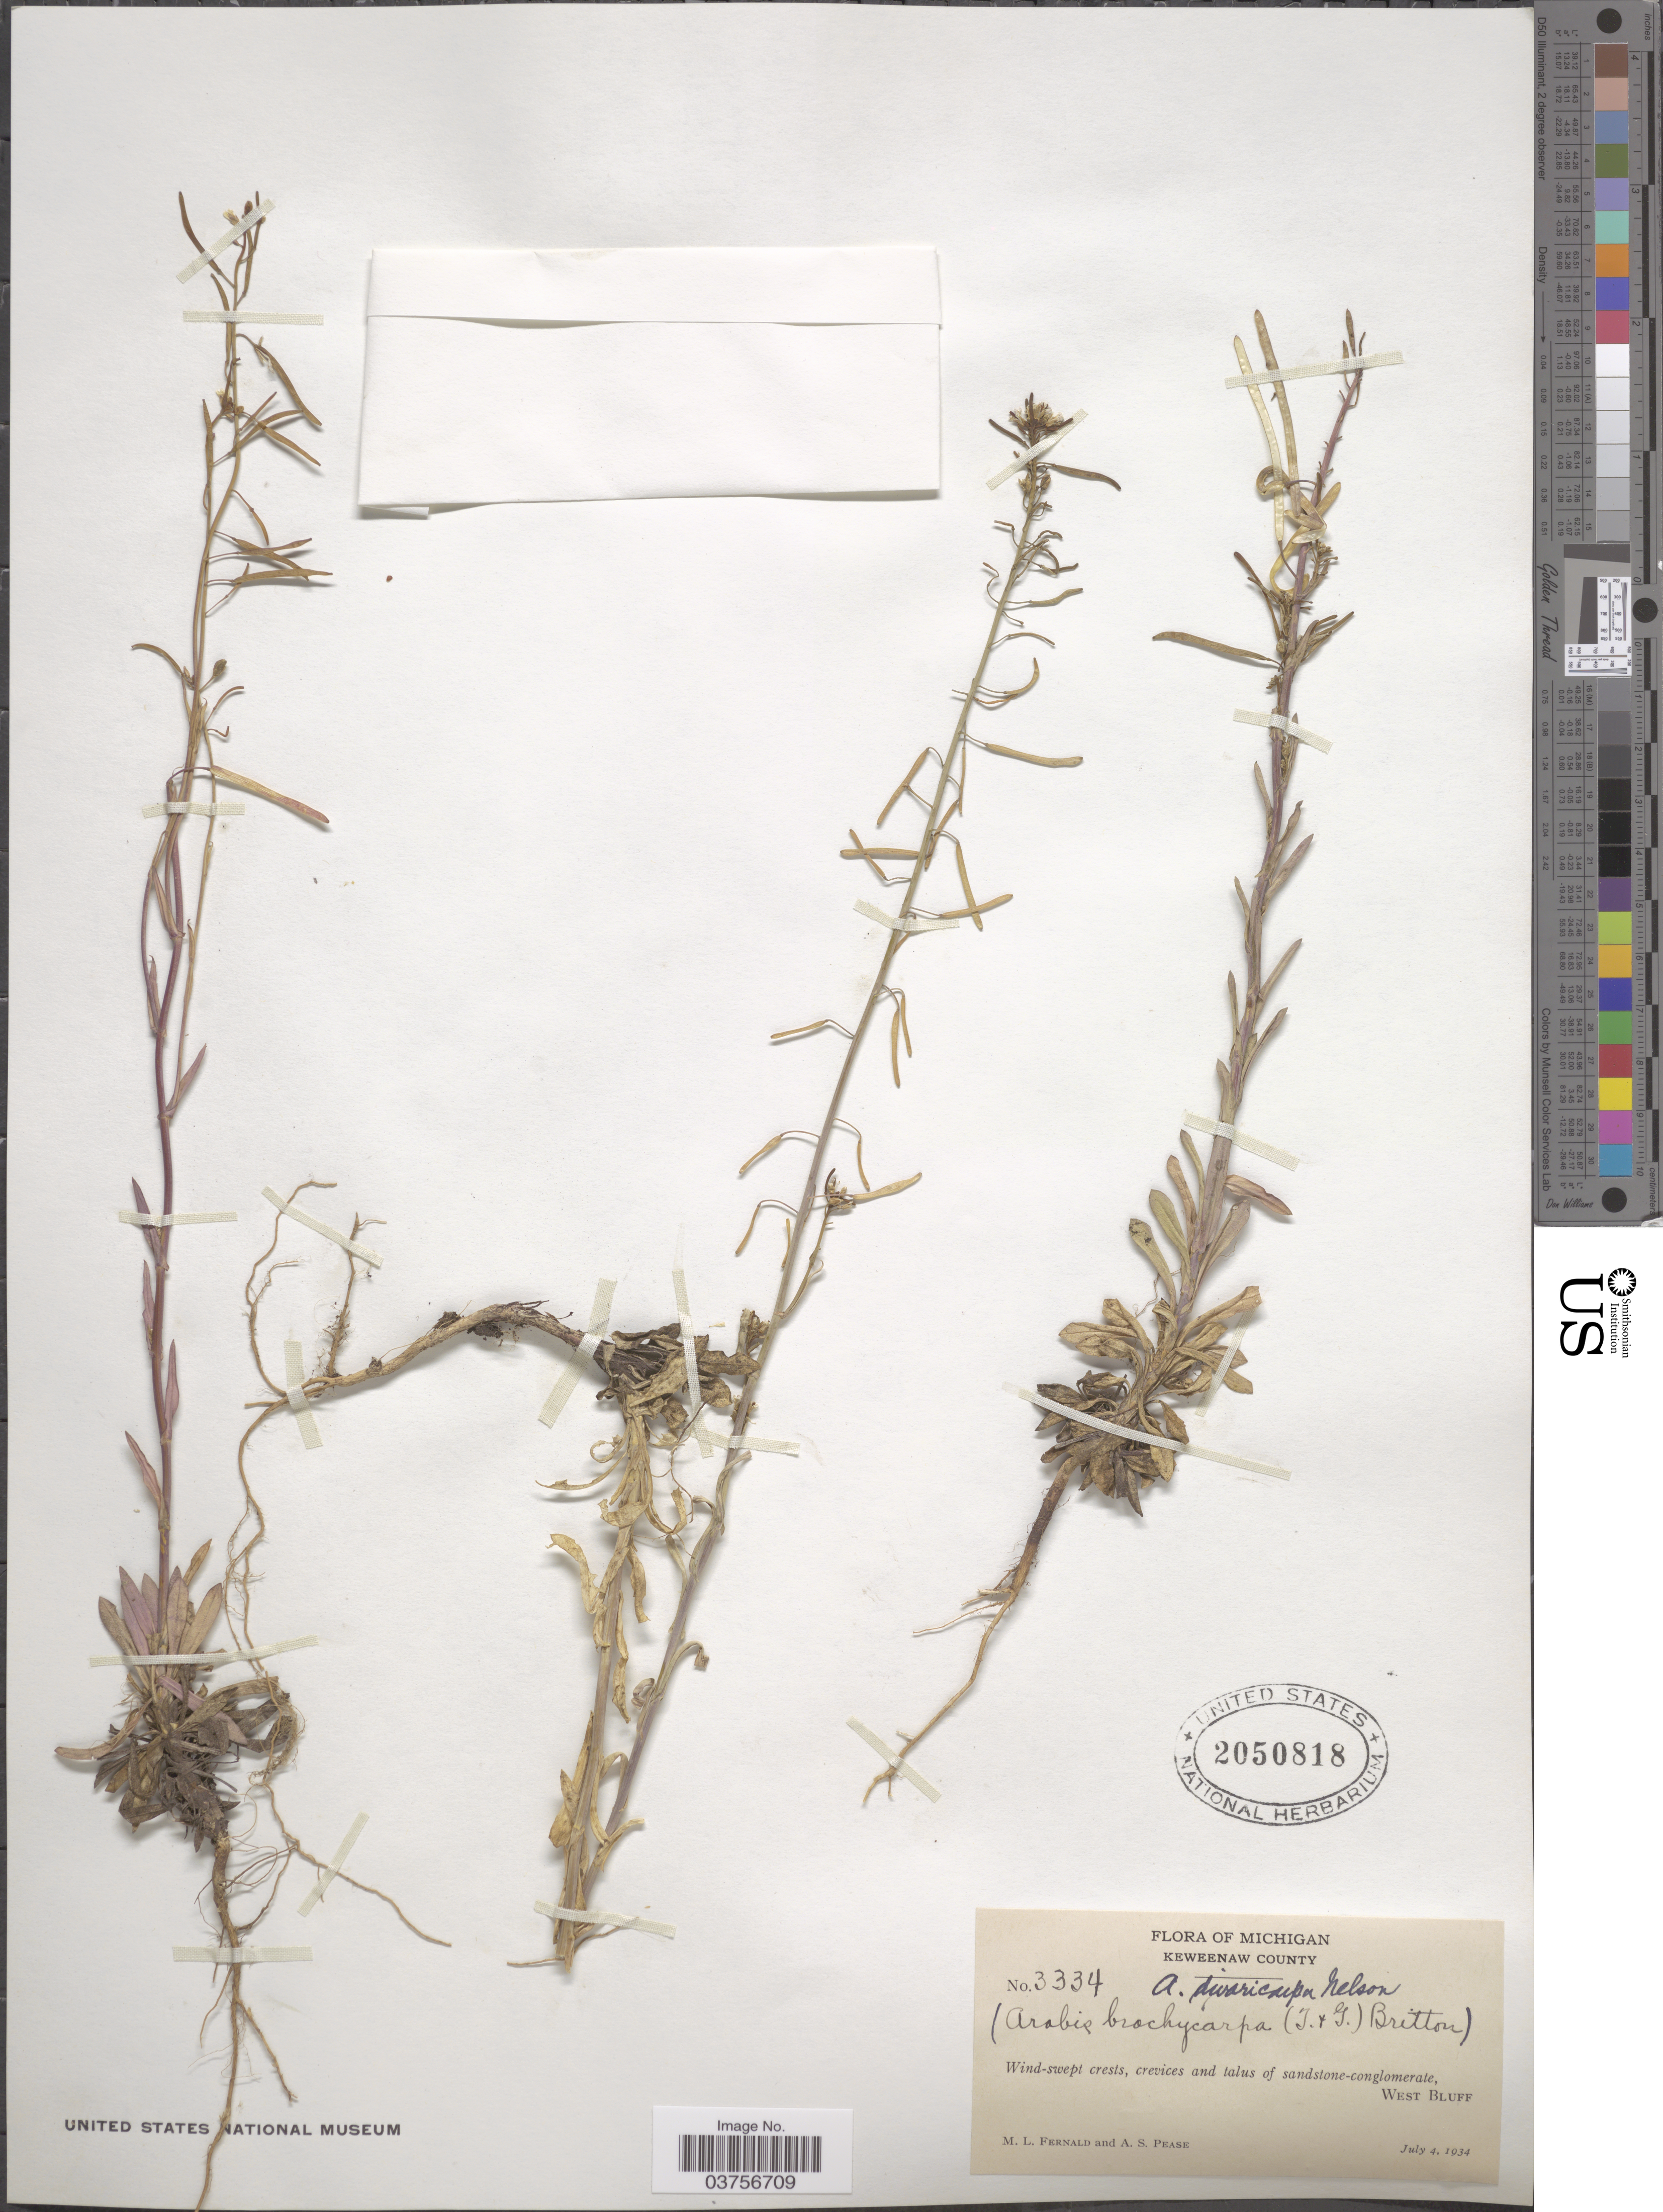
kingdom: Plantae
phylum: Tracheophyta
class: Magnoliopsida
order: Brassicales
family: Brassicaceae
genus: Arabis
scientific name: Arabis divaricarpa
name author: A. Nelson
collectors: M. L. Fernald & A. S. Pease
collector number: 3334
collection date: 1934-07-04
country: United States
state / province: Michigan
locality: Keweenaw County. West Bluff.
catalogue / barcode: US 2050818